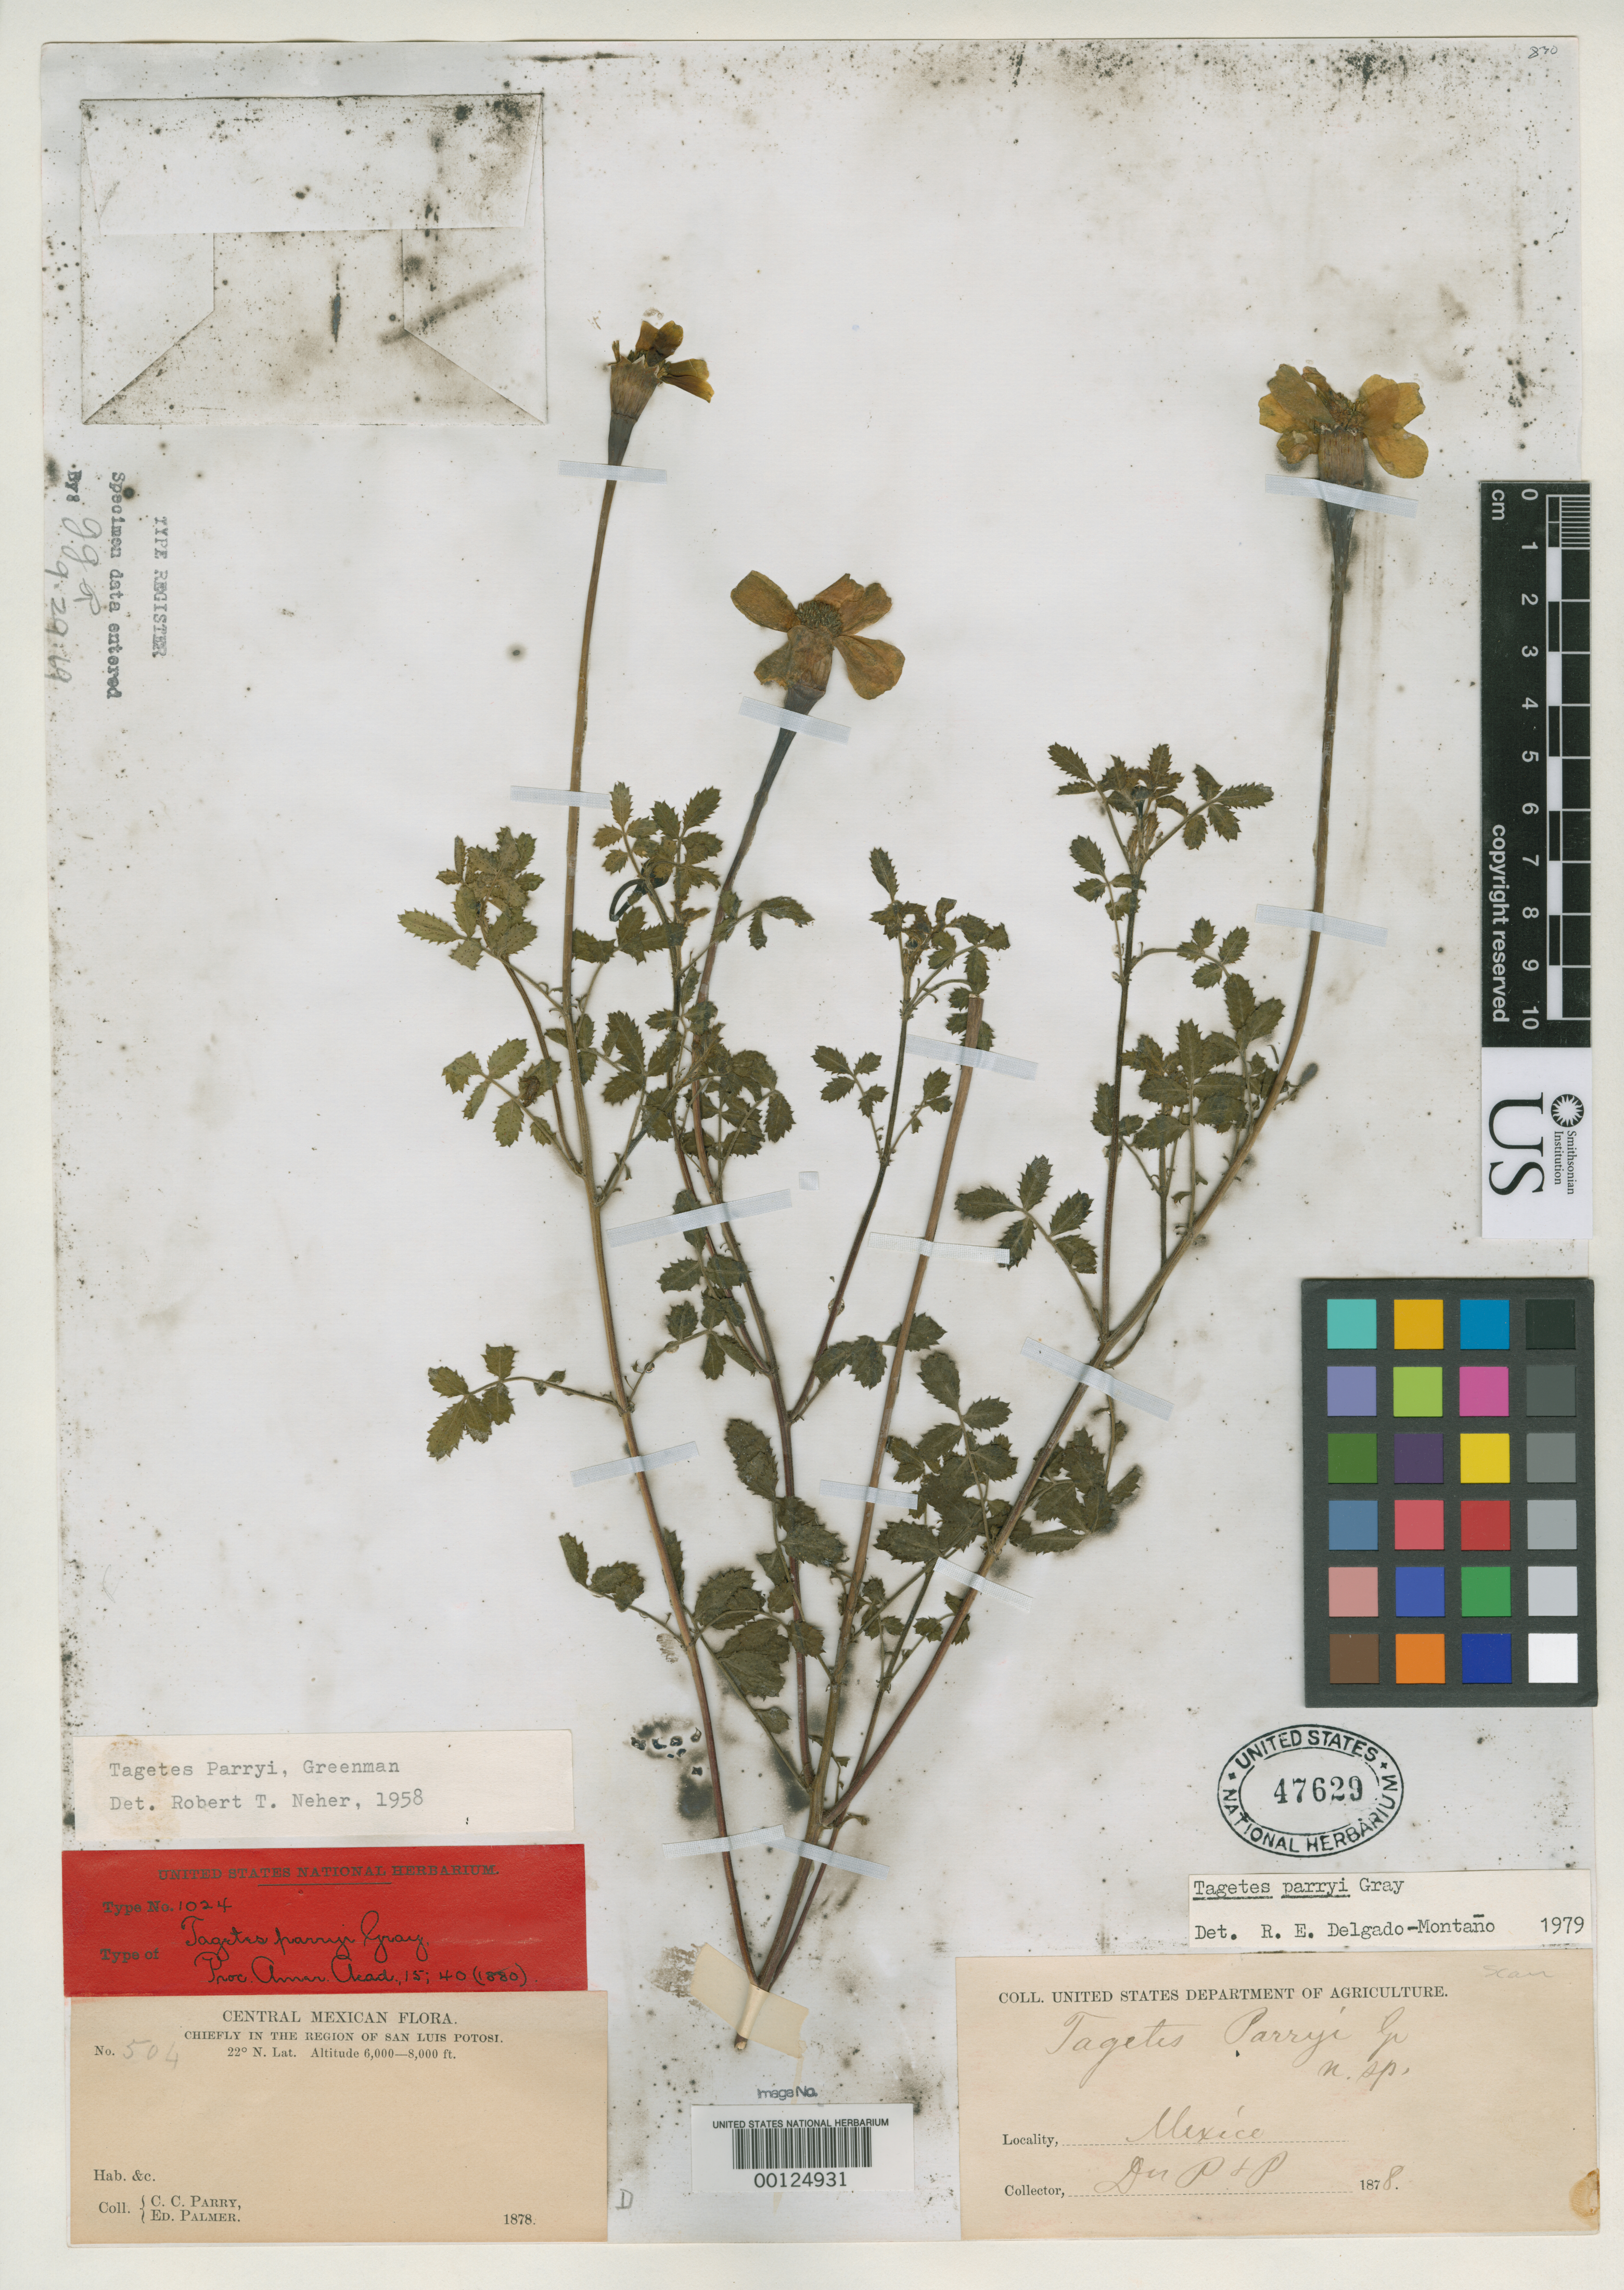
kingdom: Plantae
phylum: Tracheophyta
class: Magnoliopsida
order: Asterales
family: Asteraceae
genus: Tagetes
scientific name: Tagetes parryi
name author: A. Gray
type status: Isotype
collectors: E. Palmer & C. C. Parry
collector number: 504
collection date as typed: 1878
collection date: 1878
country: Mexico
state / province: San Luis Potosi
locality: Region of San Luis Potosi.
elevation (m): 1829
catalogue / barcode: US 47629